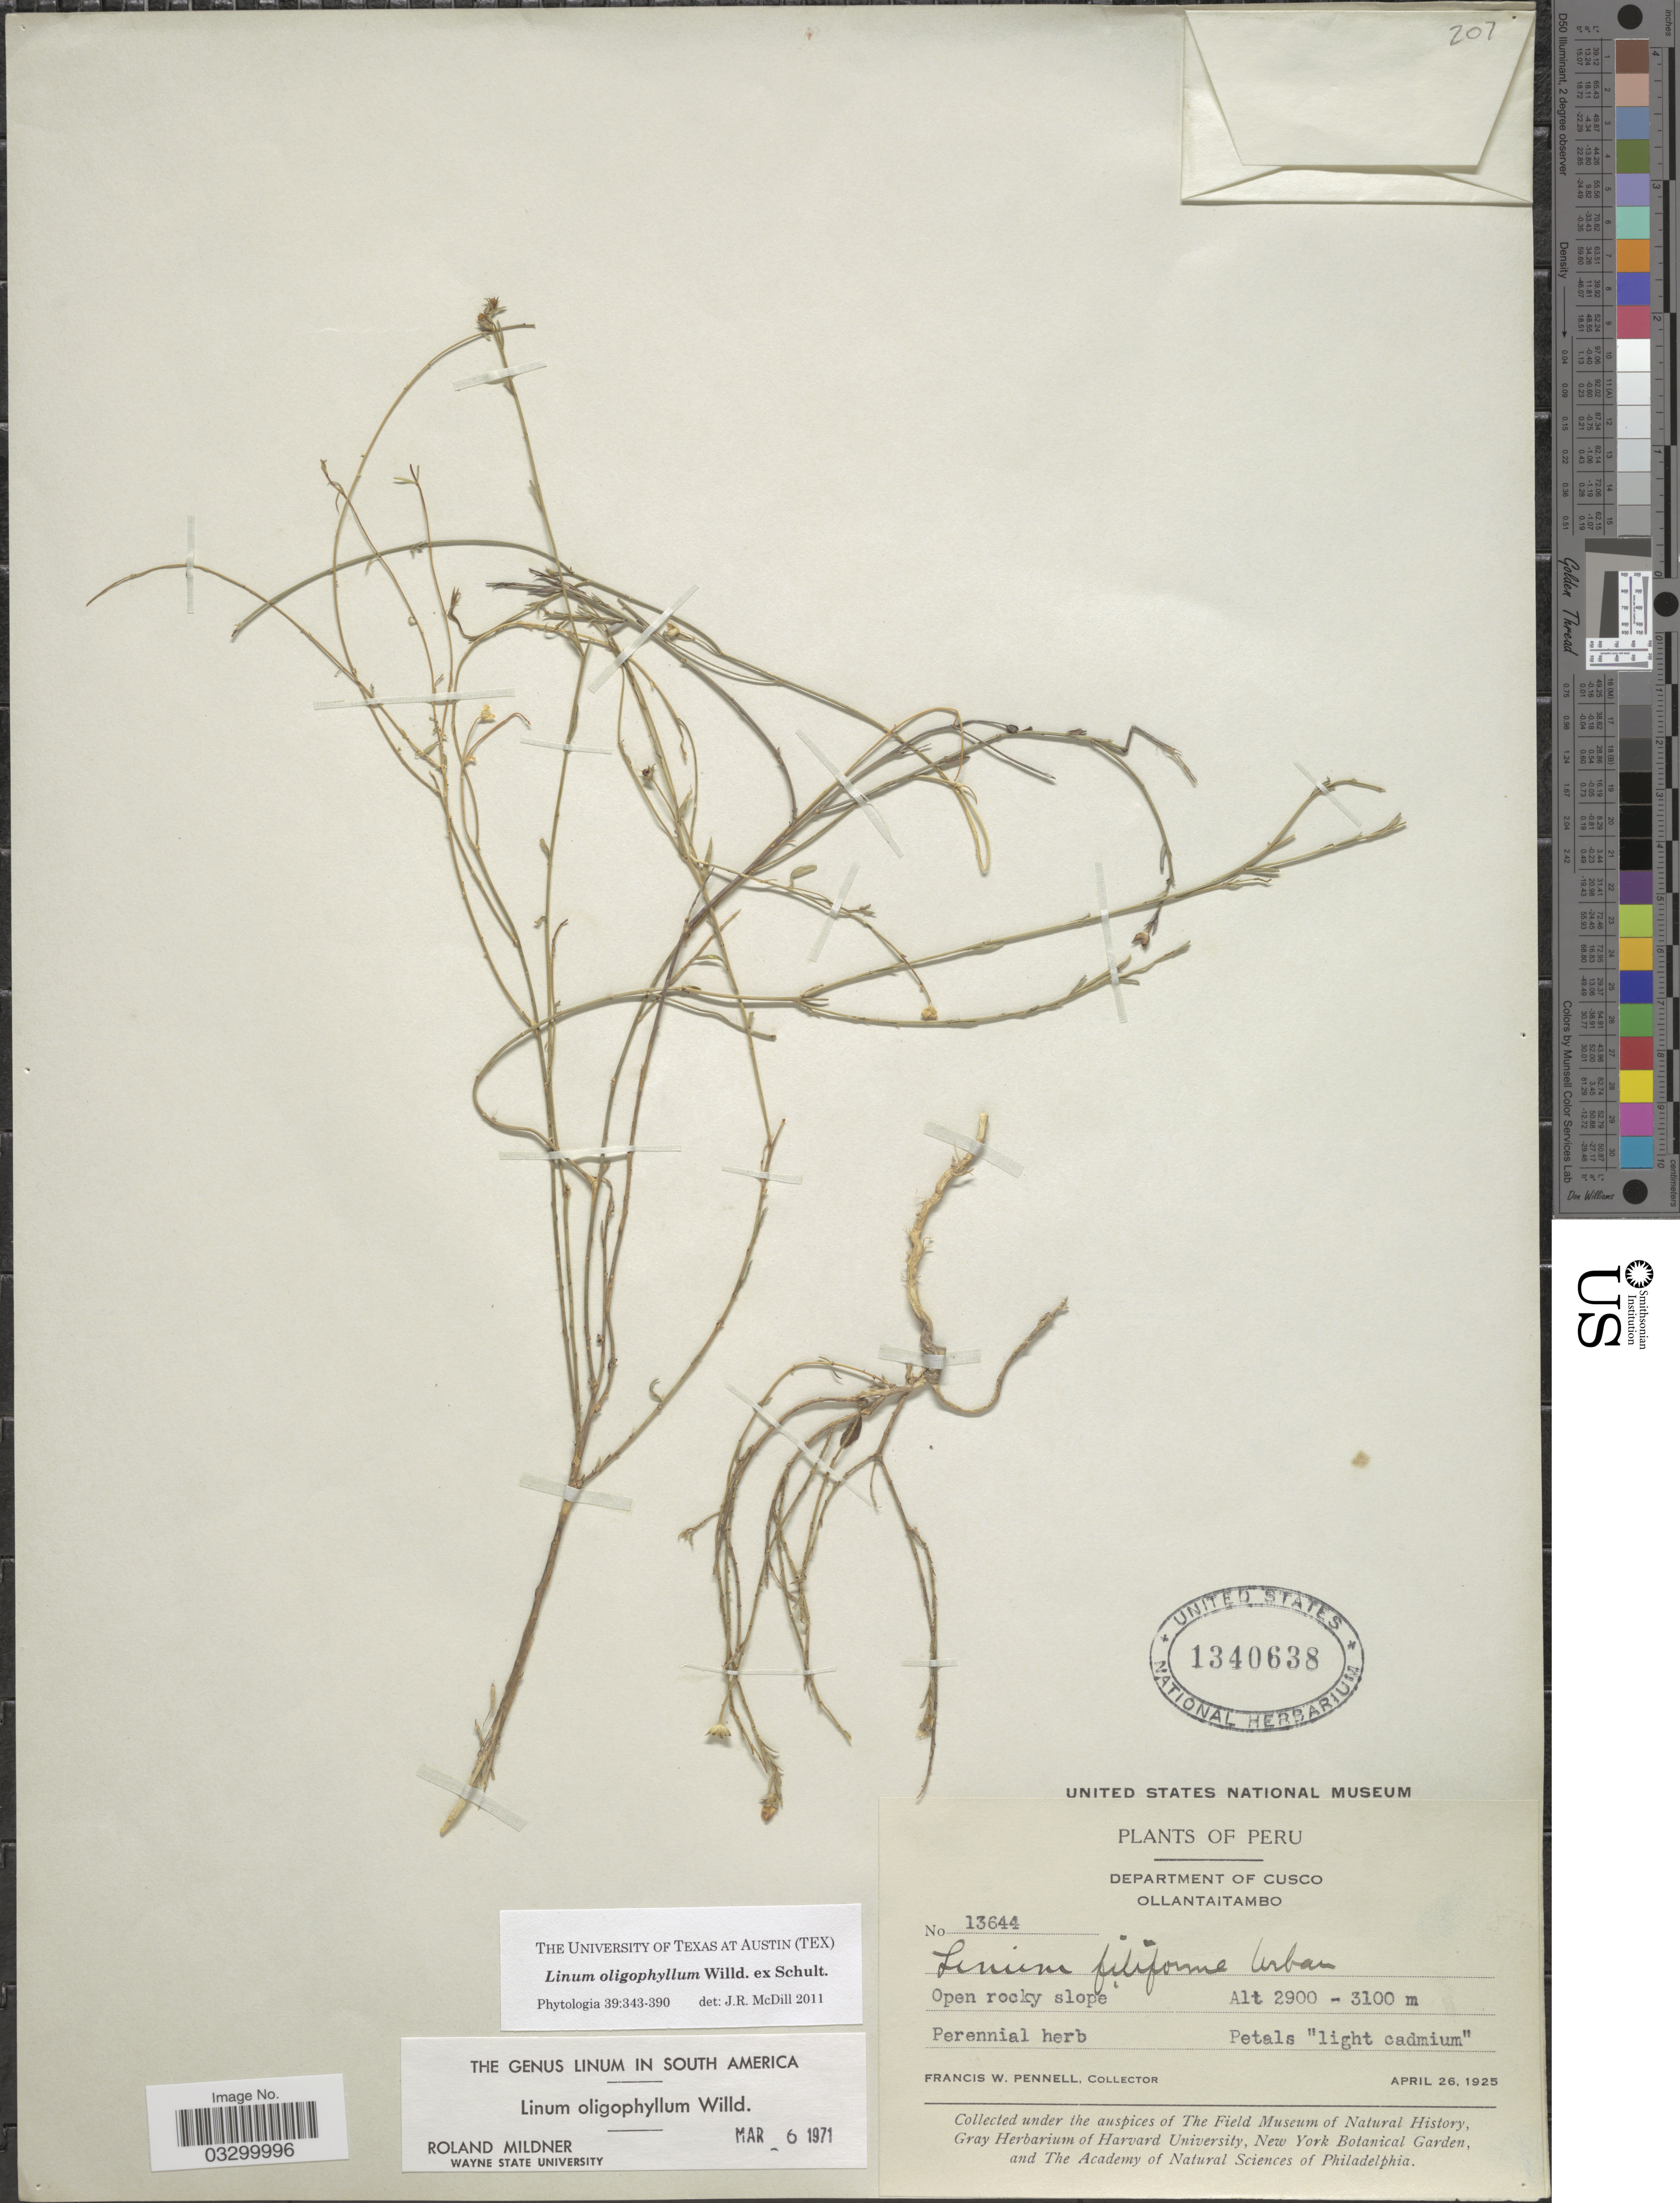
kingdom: Plantae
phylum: Tracheophyta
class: Magnoliopsida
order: Malpighiales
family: Linaceae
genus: Linum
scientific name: Linum oligophyllum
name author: Willd. ex Schult.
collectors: F. W. Pennell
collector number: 13644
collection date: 1925-04-26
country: Peru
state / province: Cusco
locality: Department of Cusco. Ollantaitambo.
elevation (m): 2900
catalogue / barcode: US 1340638